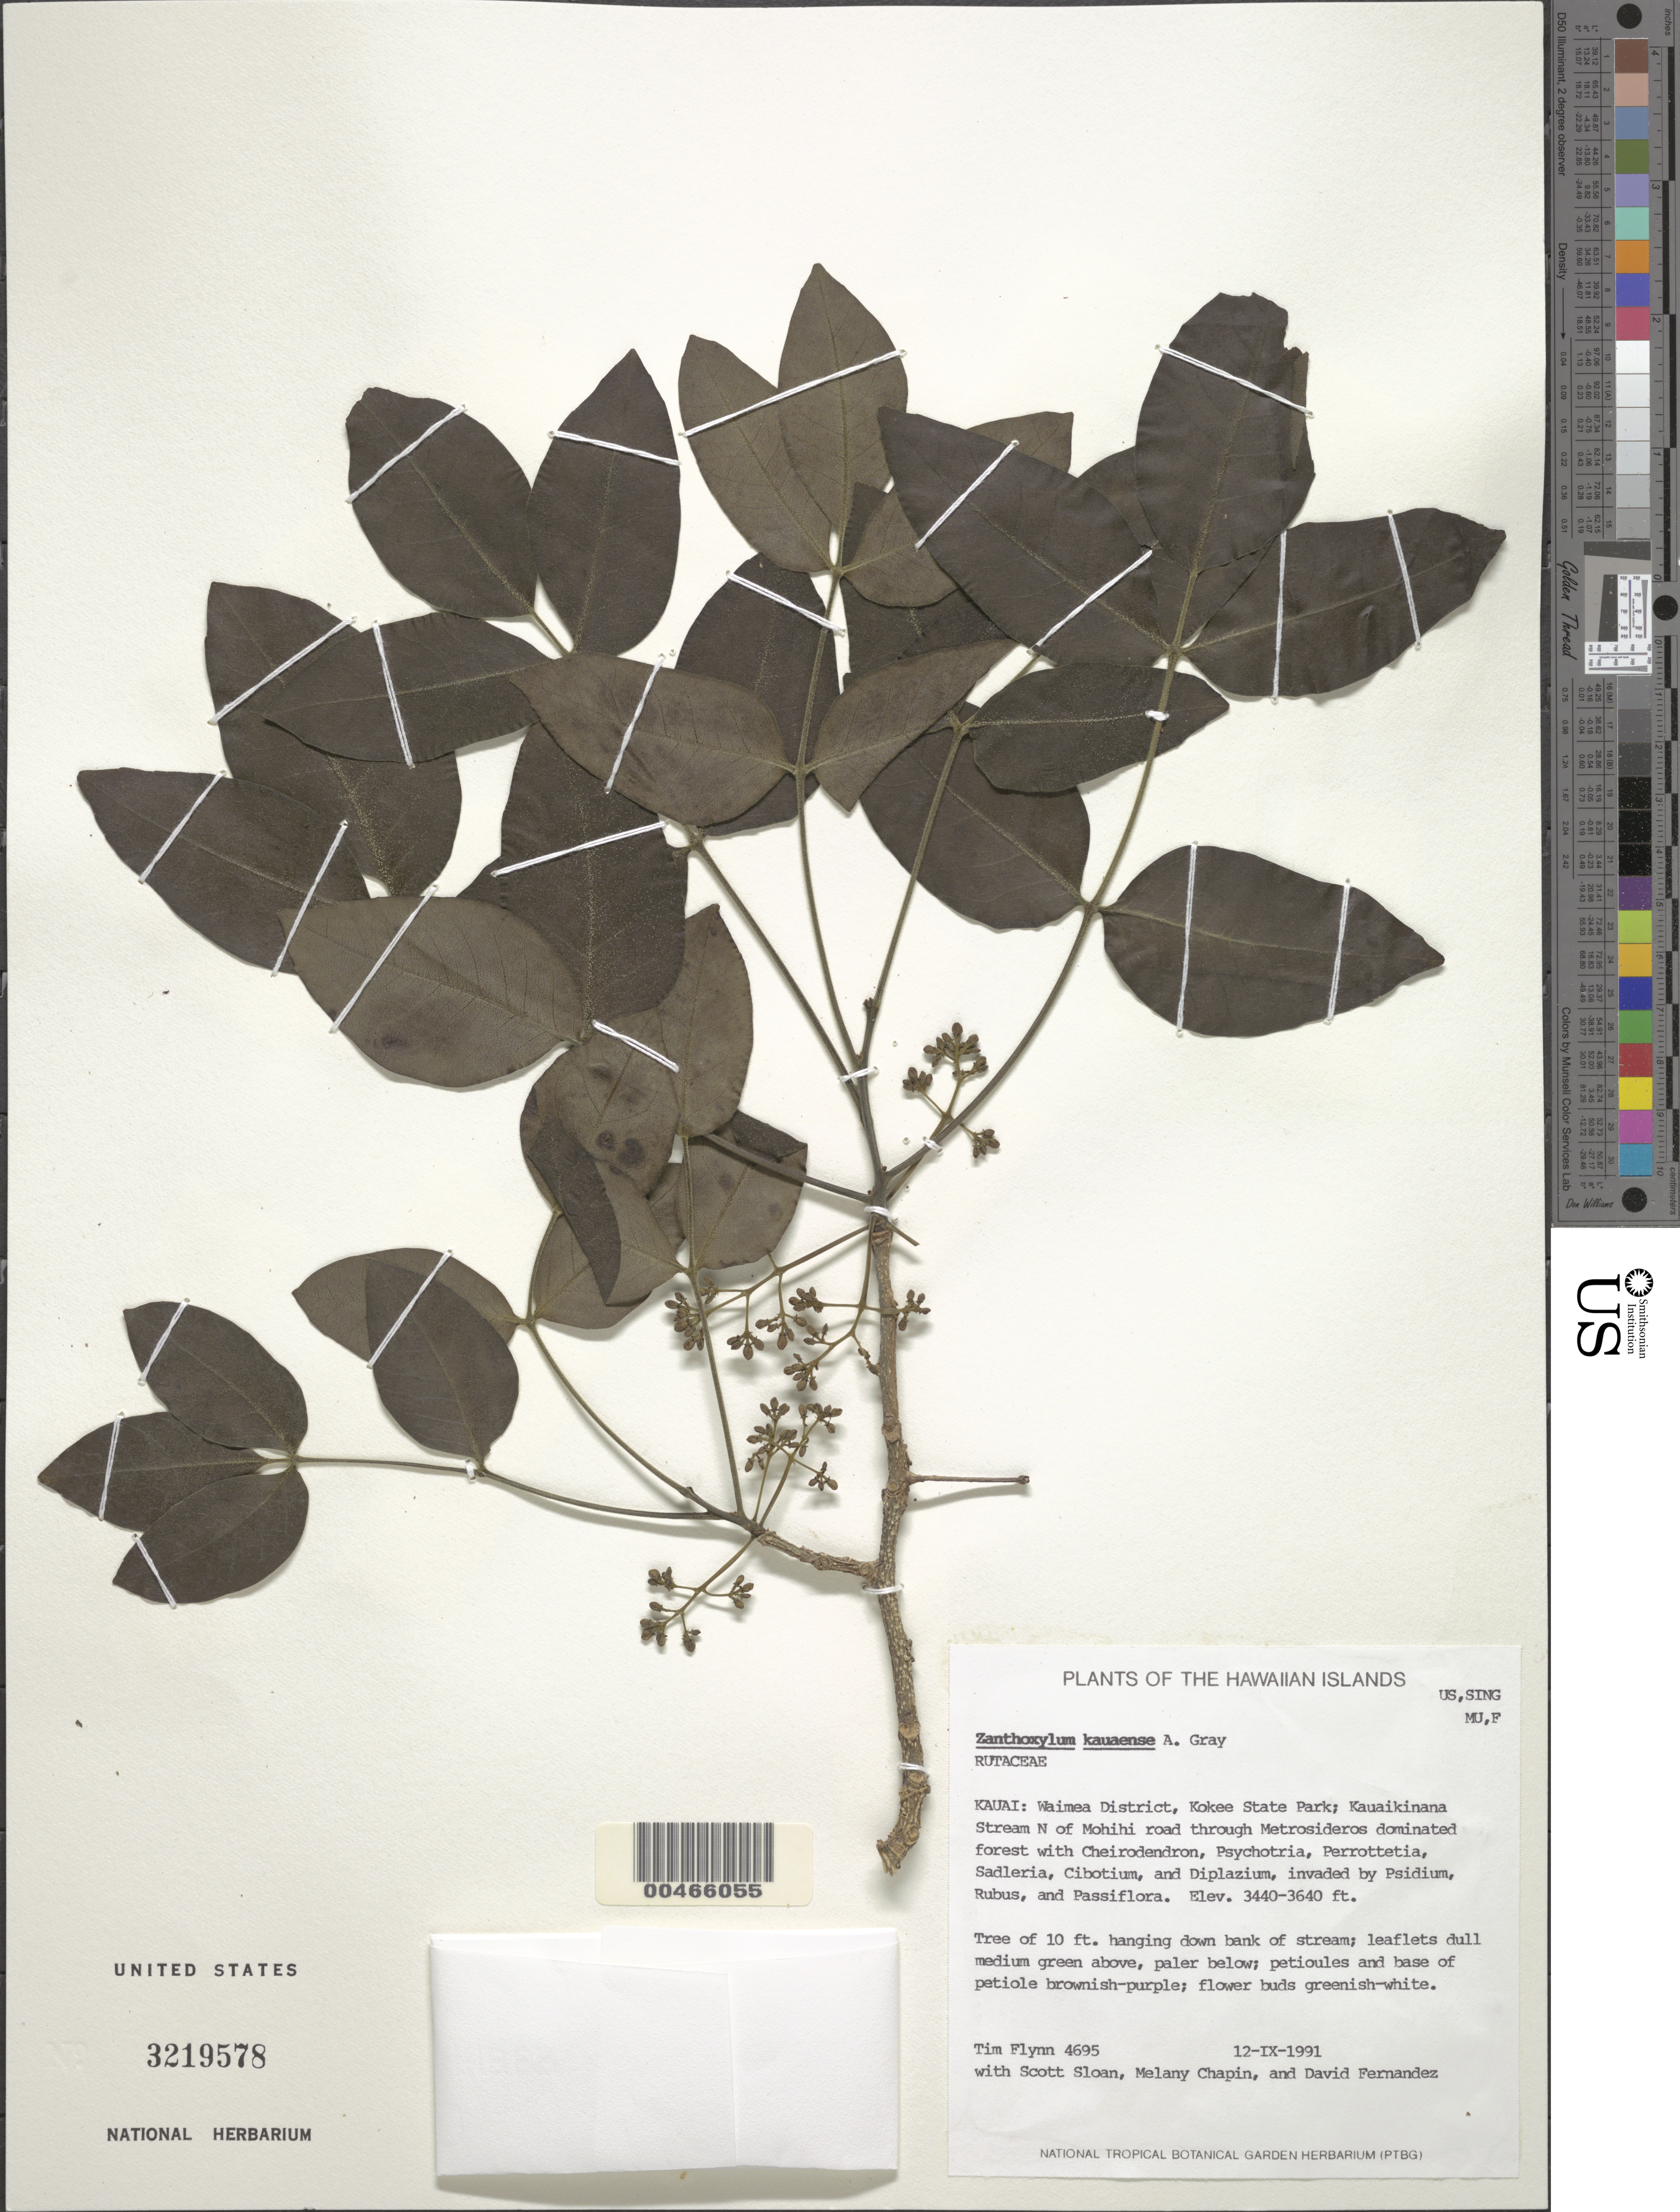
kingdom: Plantae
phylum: Tracheophyta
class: Magnoliopsida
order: Sapindales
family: Rutaceae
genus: Zanthoxylum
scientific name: Zanthoxylum kauaense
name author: A. Gray in Wilkes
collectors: T. W. Flynn, S. Sloan, M. Chapin & D. Fernandez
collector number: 4695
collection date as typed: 12 Sep 1991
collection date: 1991-09-12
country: United States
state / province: Hawaii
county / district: Kauai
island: Kaua'i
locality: Waimea District, Kokee State Park; Kauaikinana Stream N of Mohihi road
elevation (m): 1049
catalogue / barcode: US 3219578